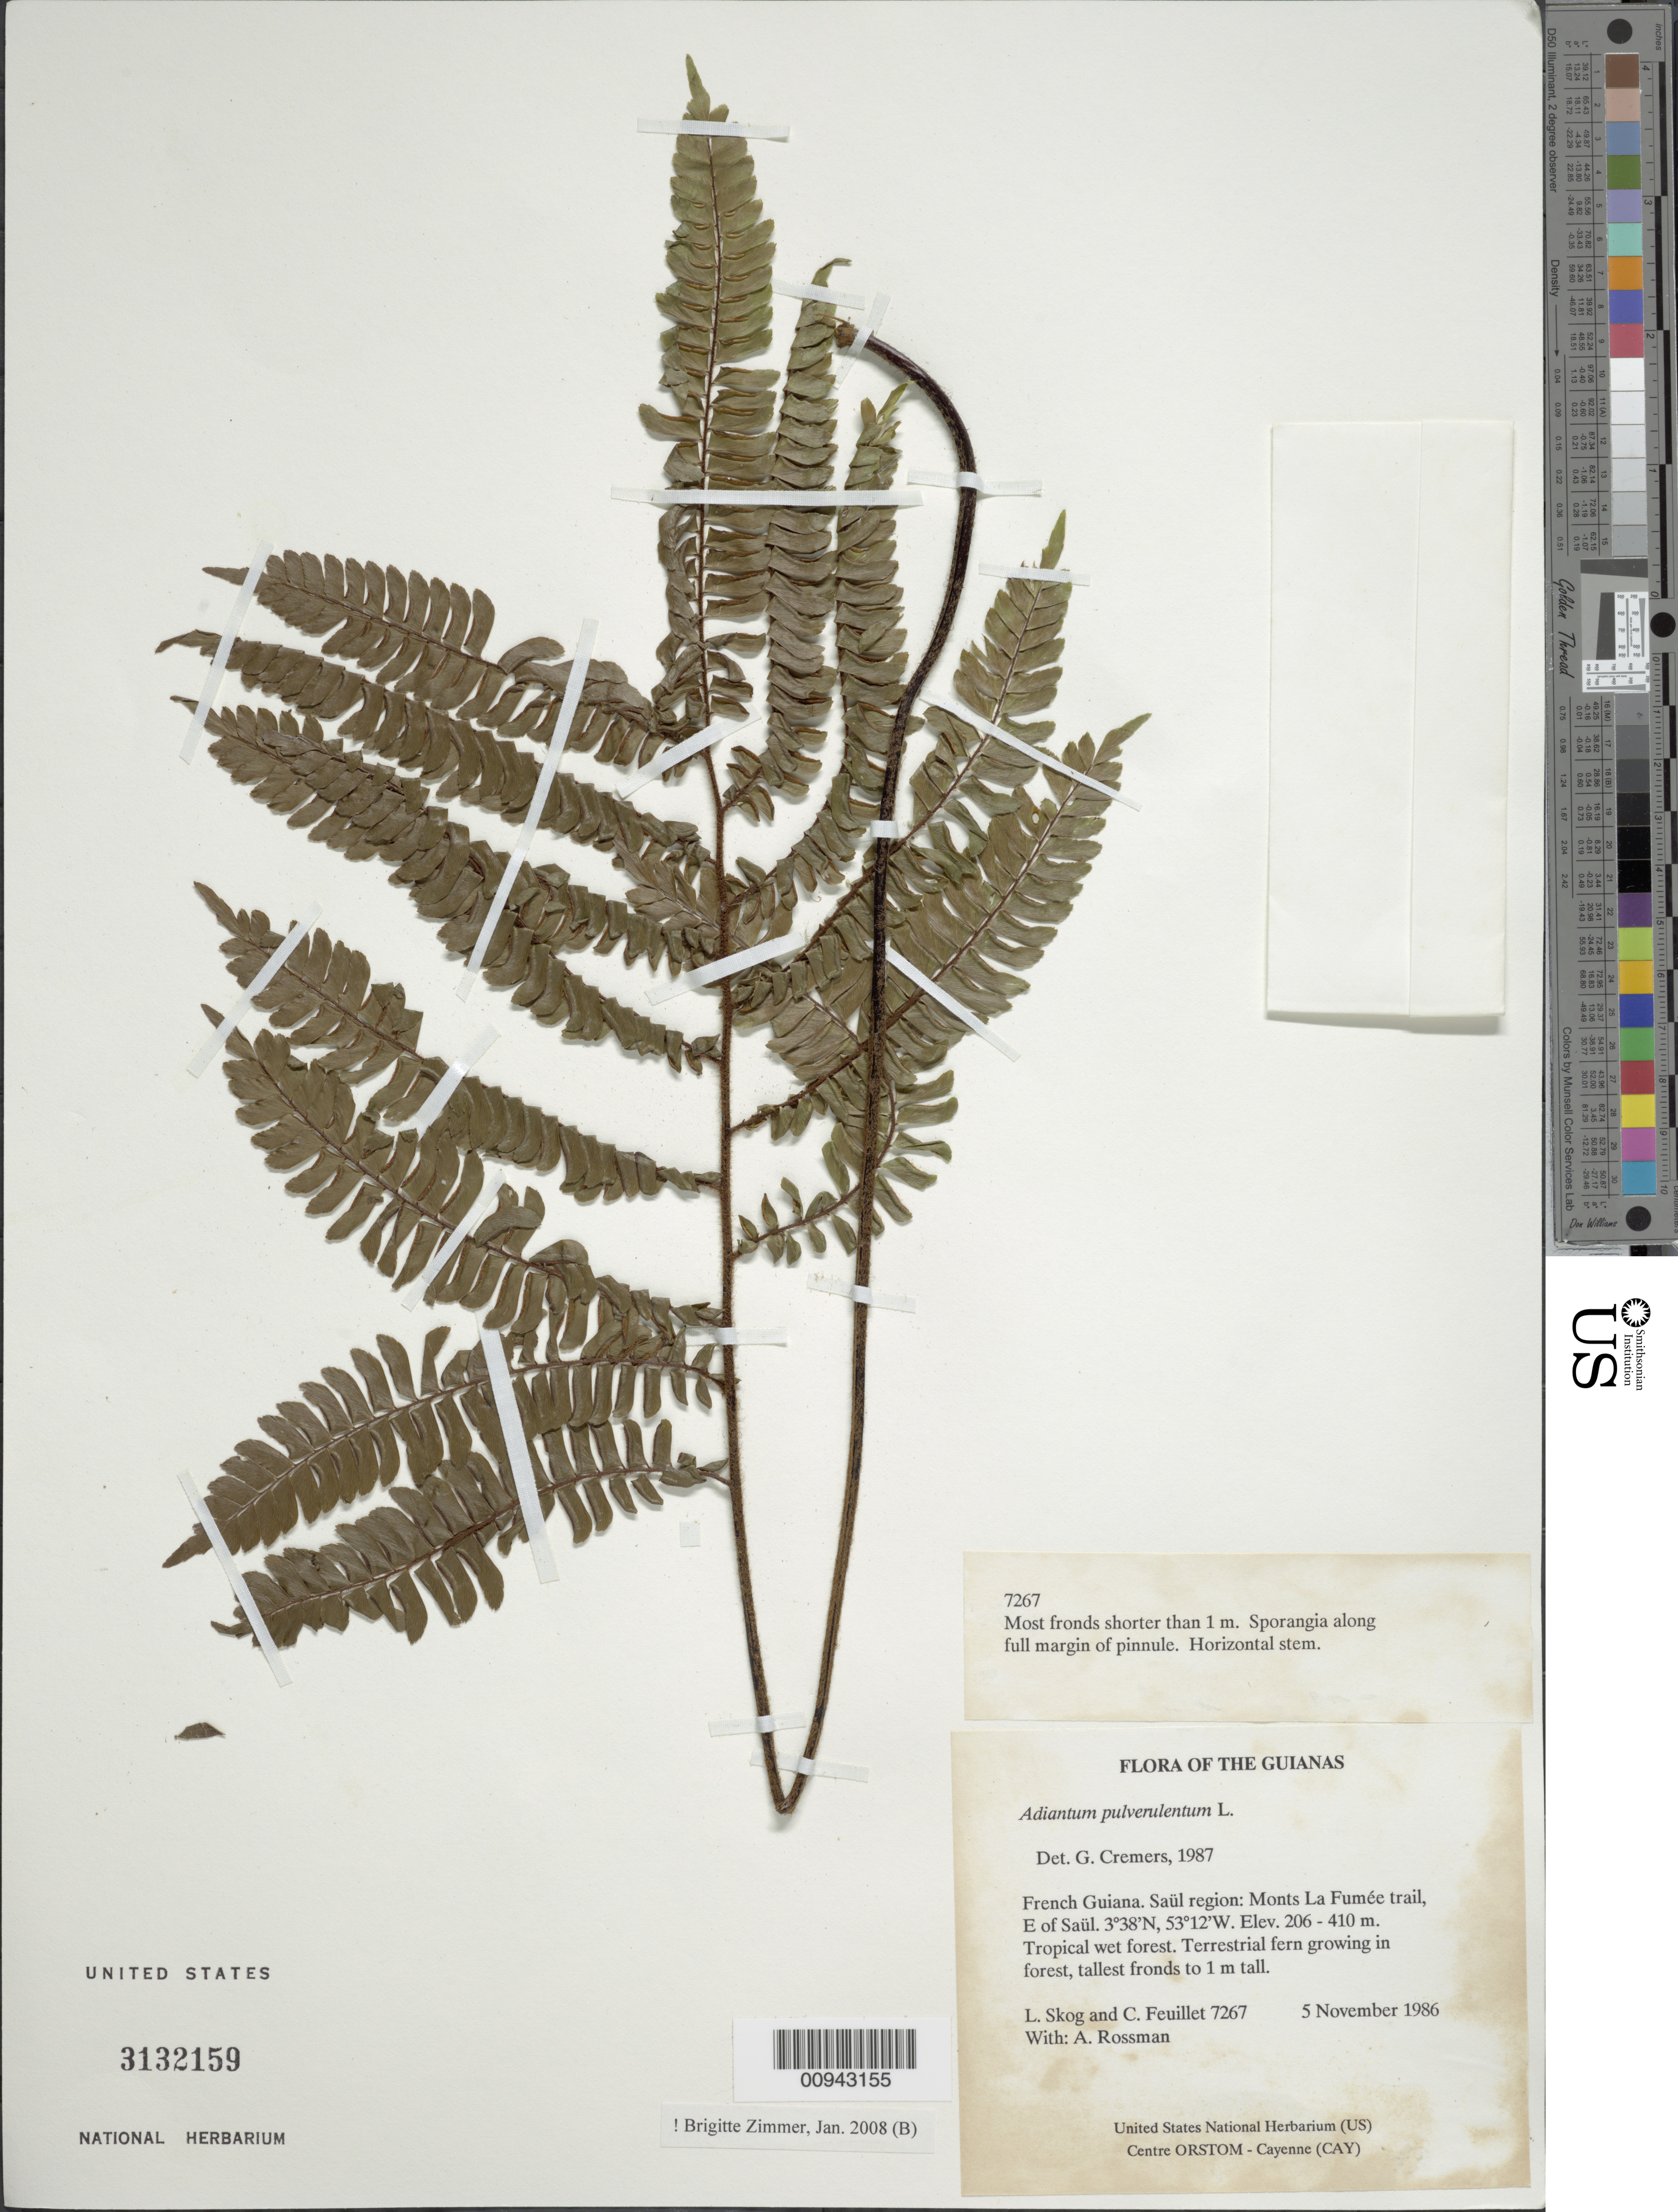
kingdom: Plantae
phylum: Tracheophyta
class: Polypodiopsida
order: Polypodiales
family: Pteridaceae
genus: Adiantum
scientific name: Adiantum pulverulentum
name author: L.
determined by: Zimmer, B.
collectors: L. E. Skog, C. Feuillet & A. Rossman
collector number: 7267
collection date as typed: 5 November 1986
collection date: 1986-11-05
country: French Guiana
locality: Monts La Fumée trail, E of Saül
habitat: Tropical wet forest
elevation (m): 206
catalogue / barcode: US 3132159